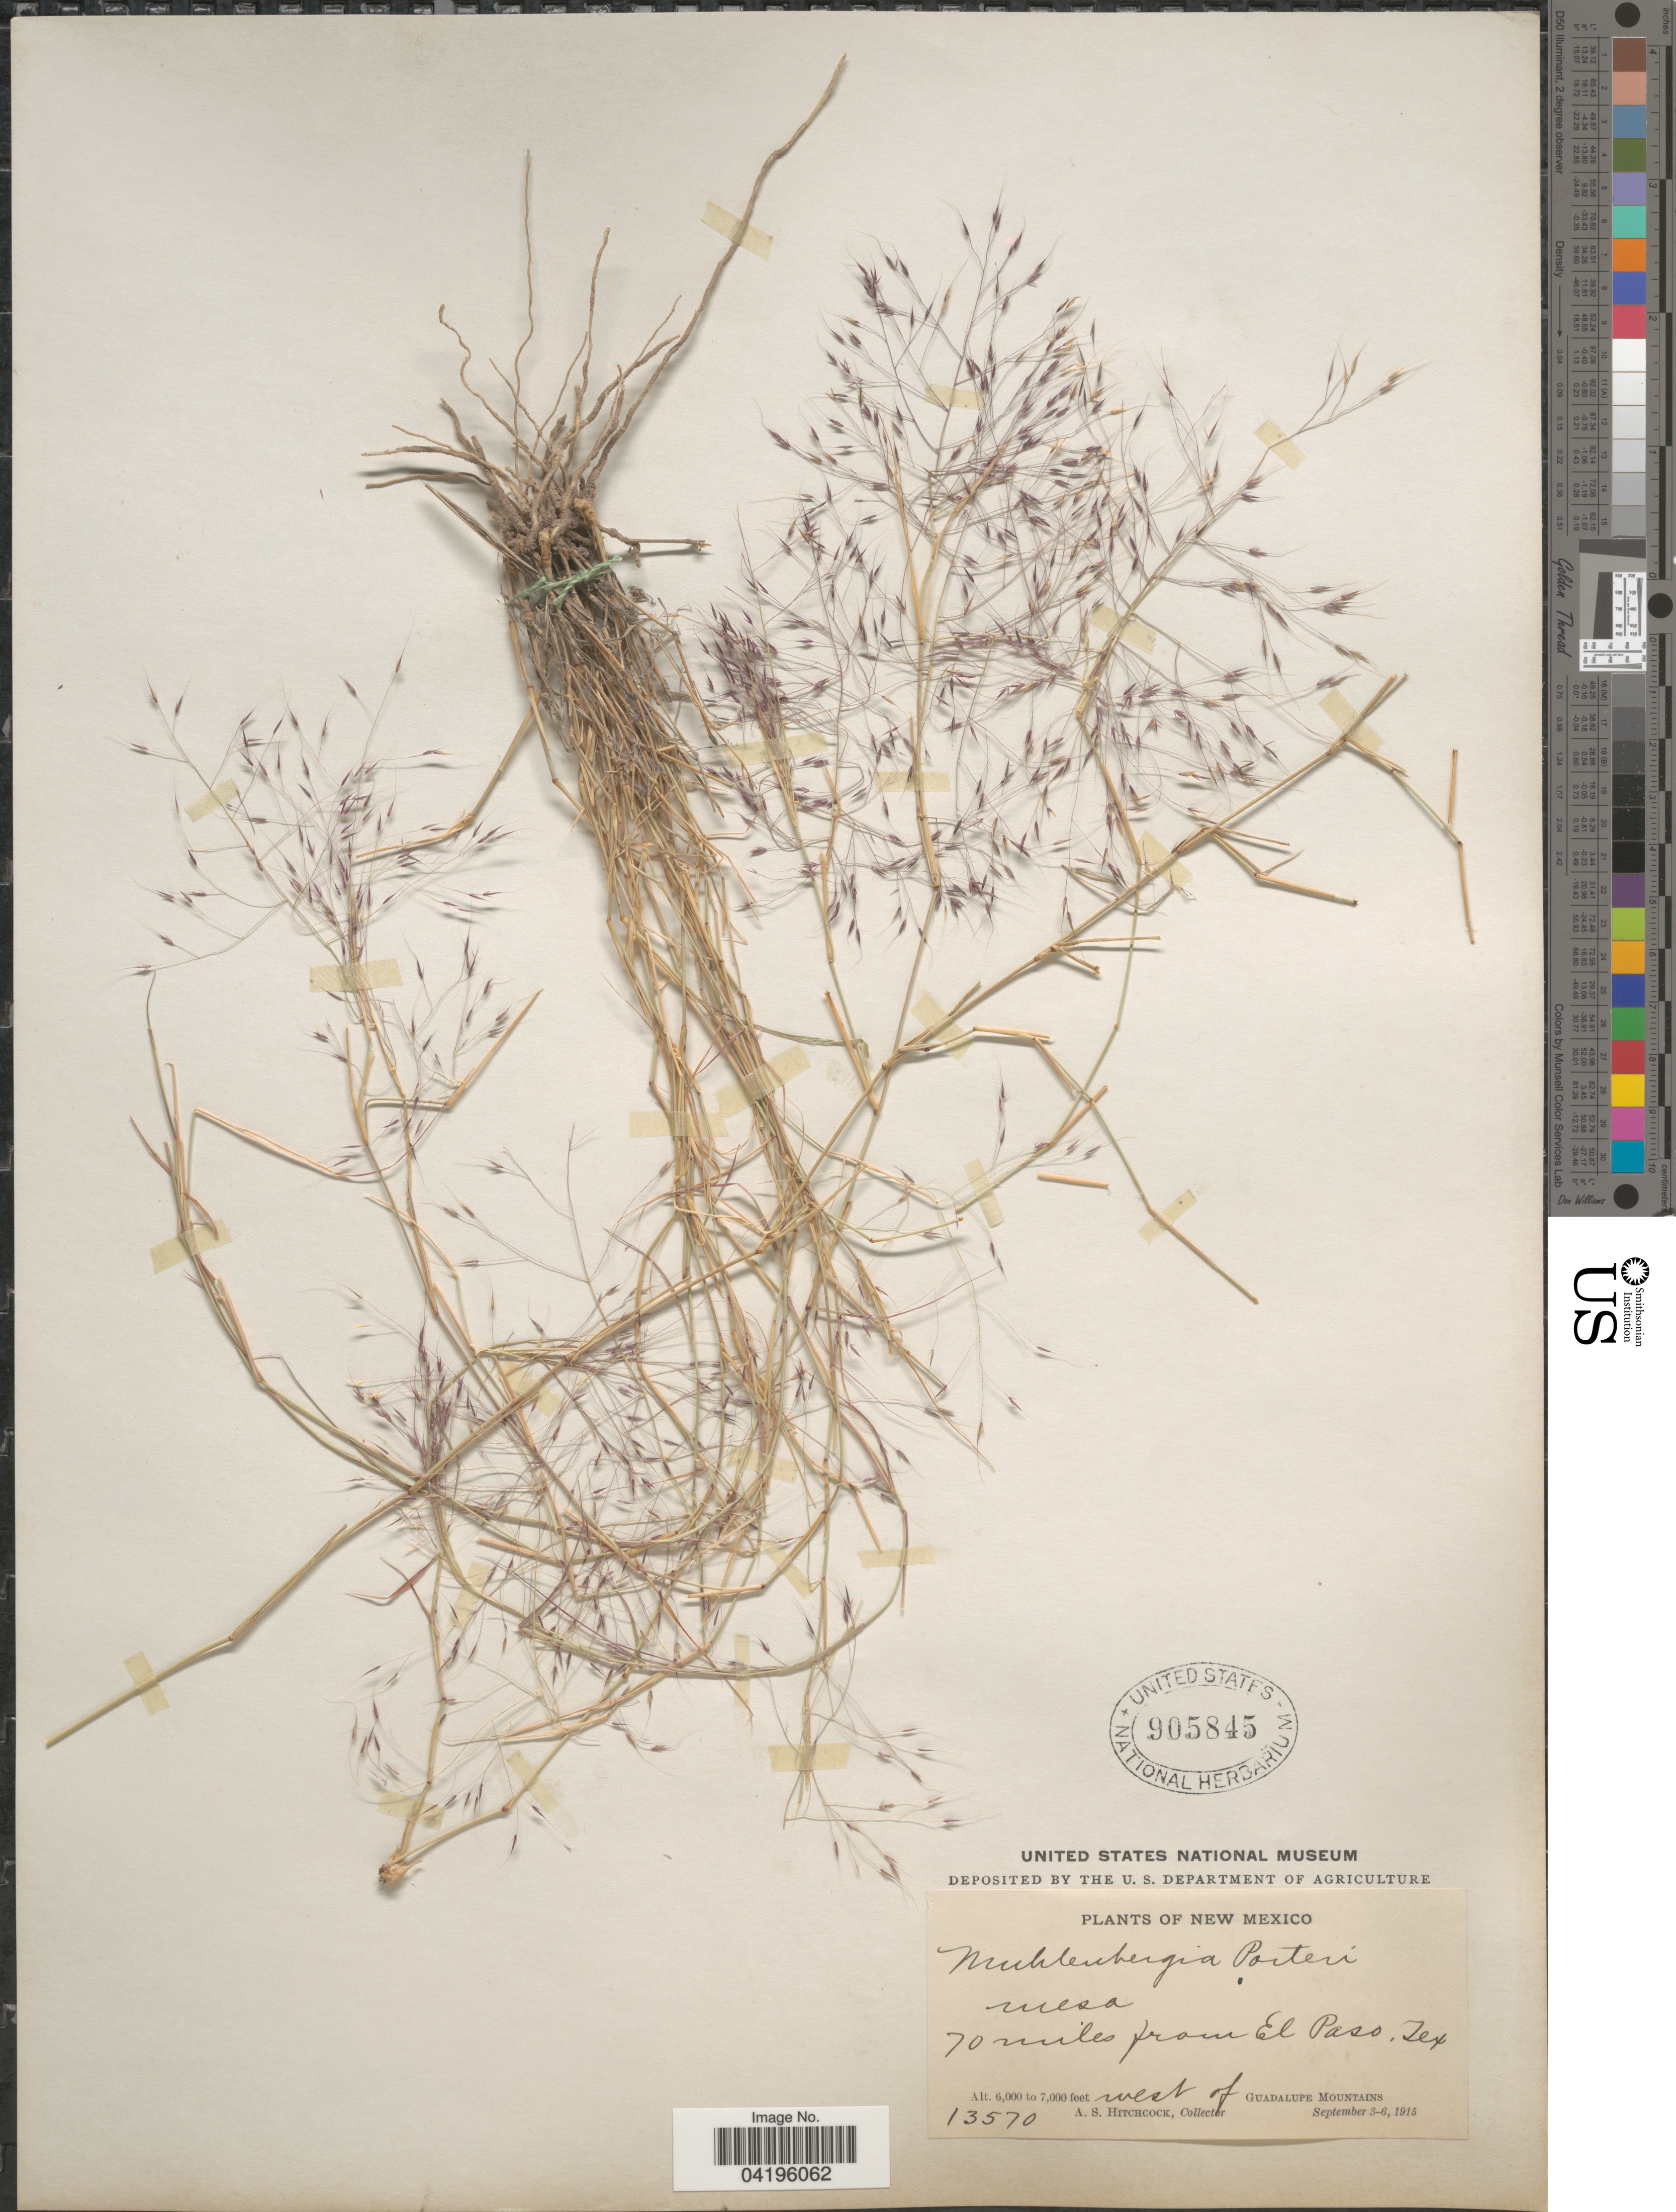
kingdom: Plantae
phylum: Tracheophyta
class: Liliopsida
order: Poales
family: Poaceae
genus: Muhlenbergia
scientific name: Muhlenbergia porteri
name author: Scribn. in W.J. Beal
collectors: A. S. Hitchcock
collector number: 13570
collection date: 1915-09-03/1915-09-06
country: United States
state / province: New Mexico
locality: Mesa. 70 miles from El Paso, Tex. West of Guadalupe Mountains.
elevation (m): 1829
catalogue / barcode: US 905845